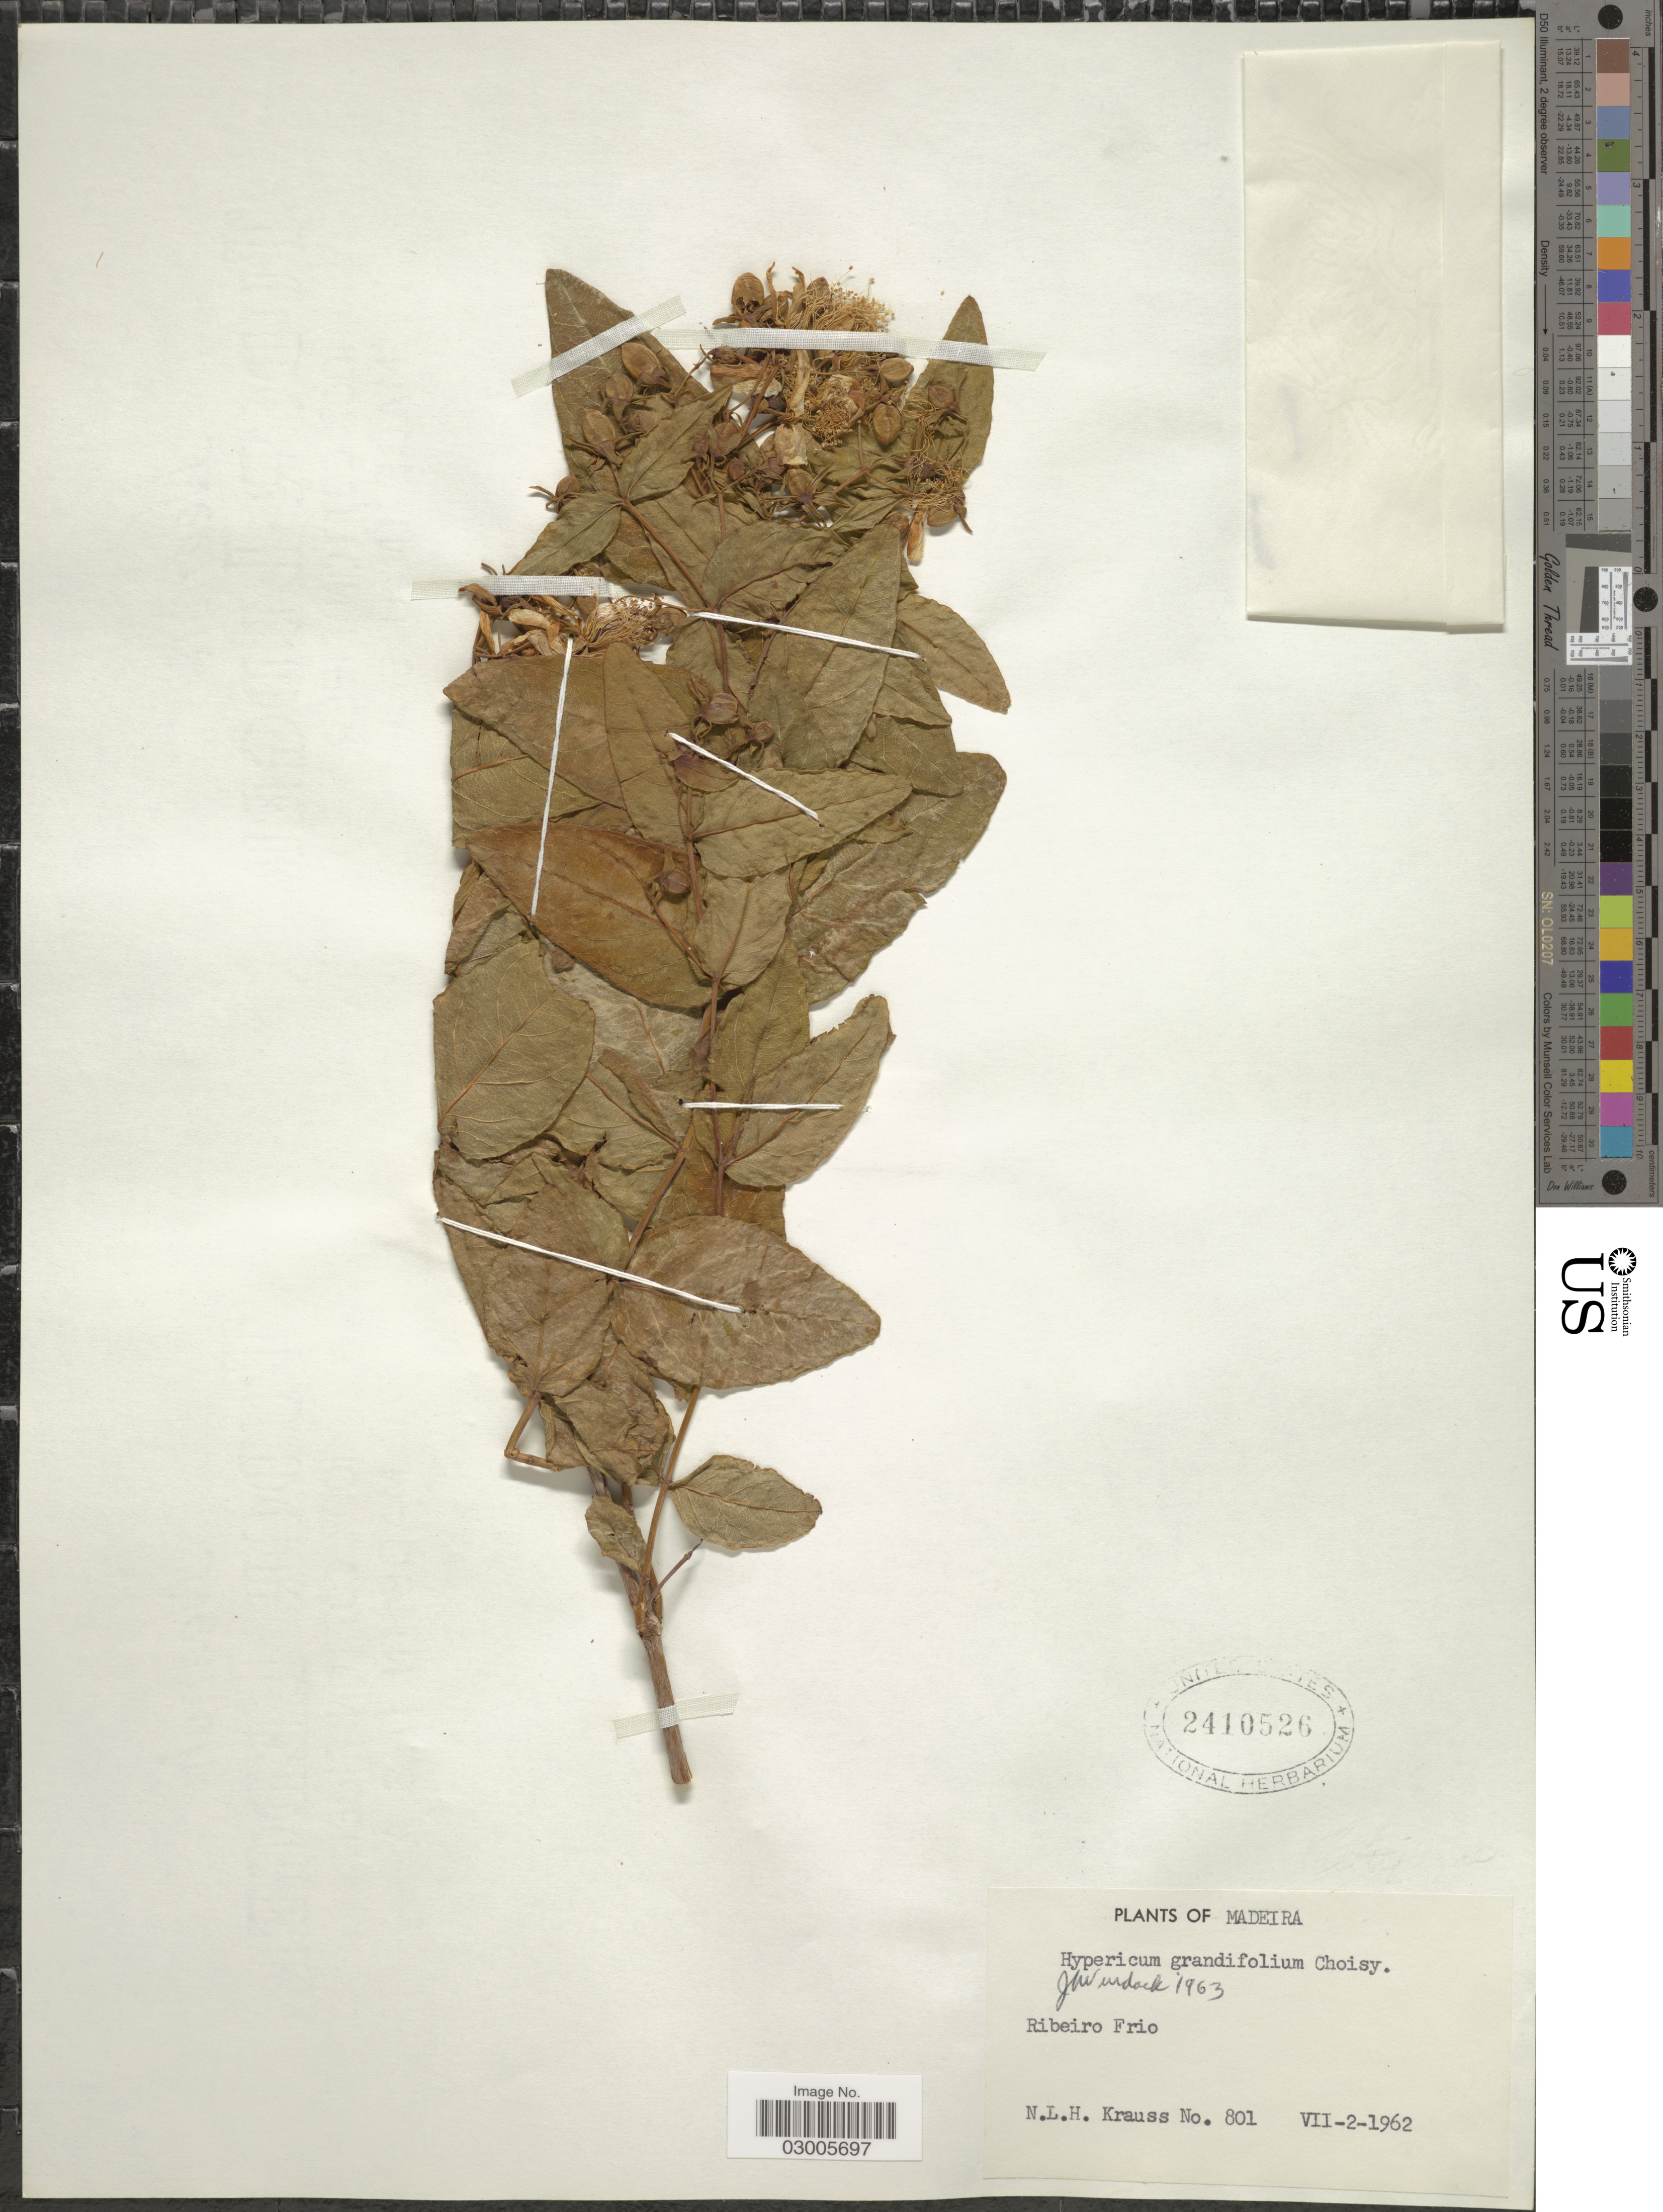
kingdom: Plantae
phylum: Tracheophyta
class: Magnoliopsida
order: Malpighiales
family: Hypericaceae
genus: Hypericum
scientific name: Hypericum grandifolium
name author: Choisy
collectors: N. Krauss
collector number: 801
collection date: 1962-07-02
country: Portugal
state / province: Madeira (Aut. Reg.)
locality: Ribeiro Frio.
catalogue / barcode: US 2410526